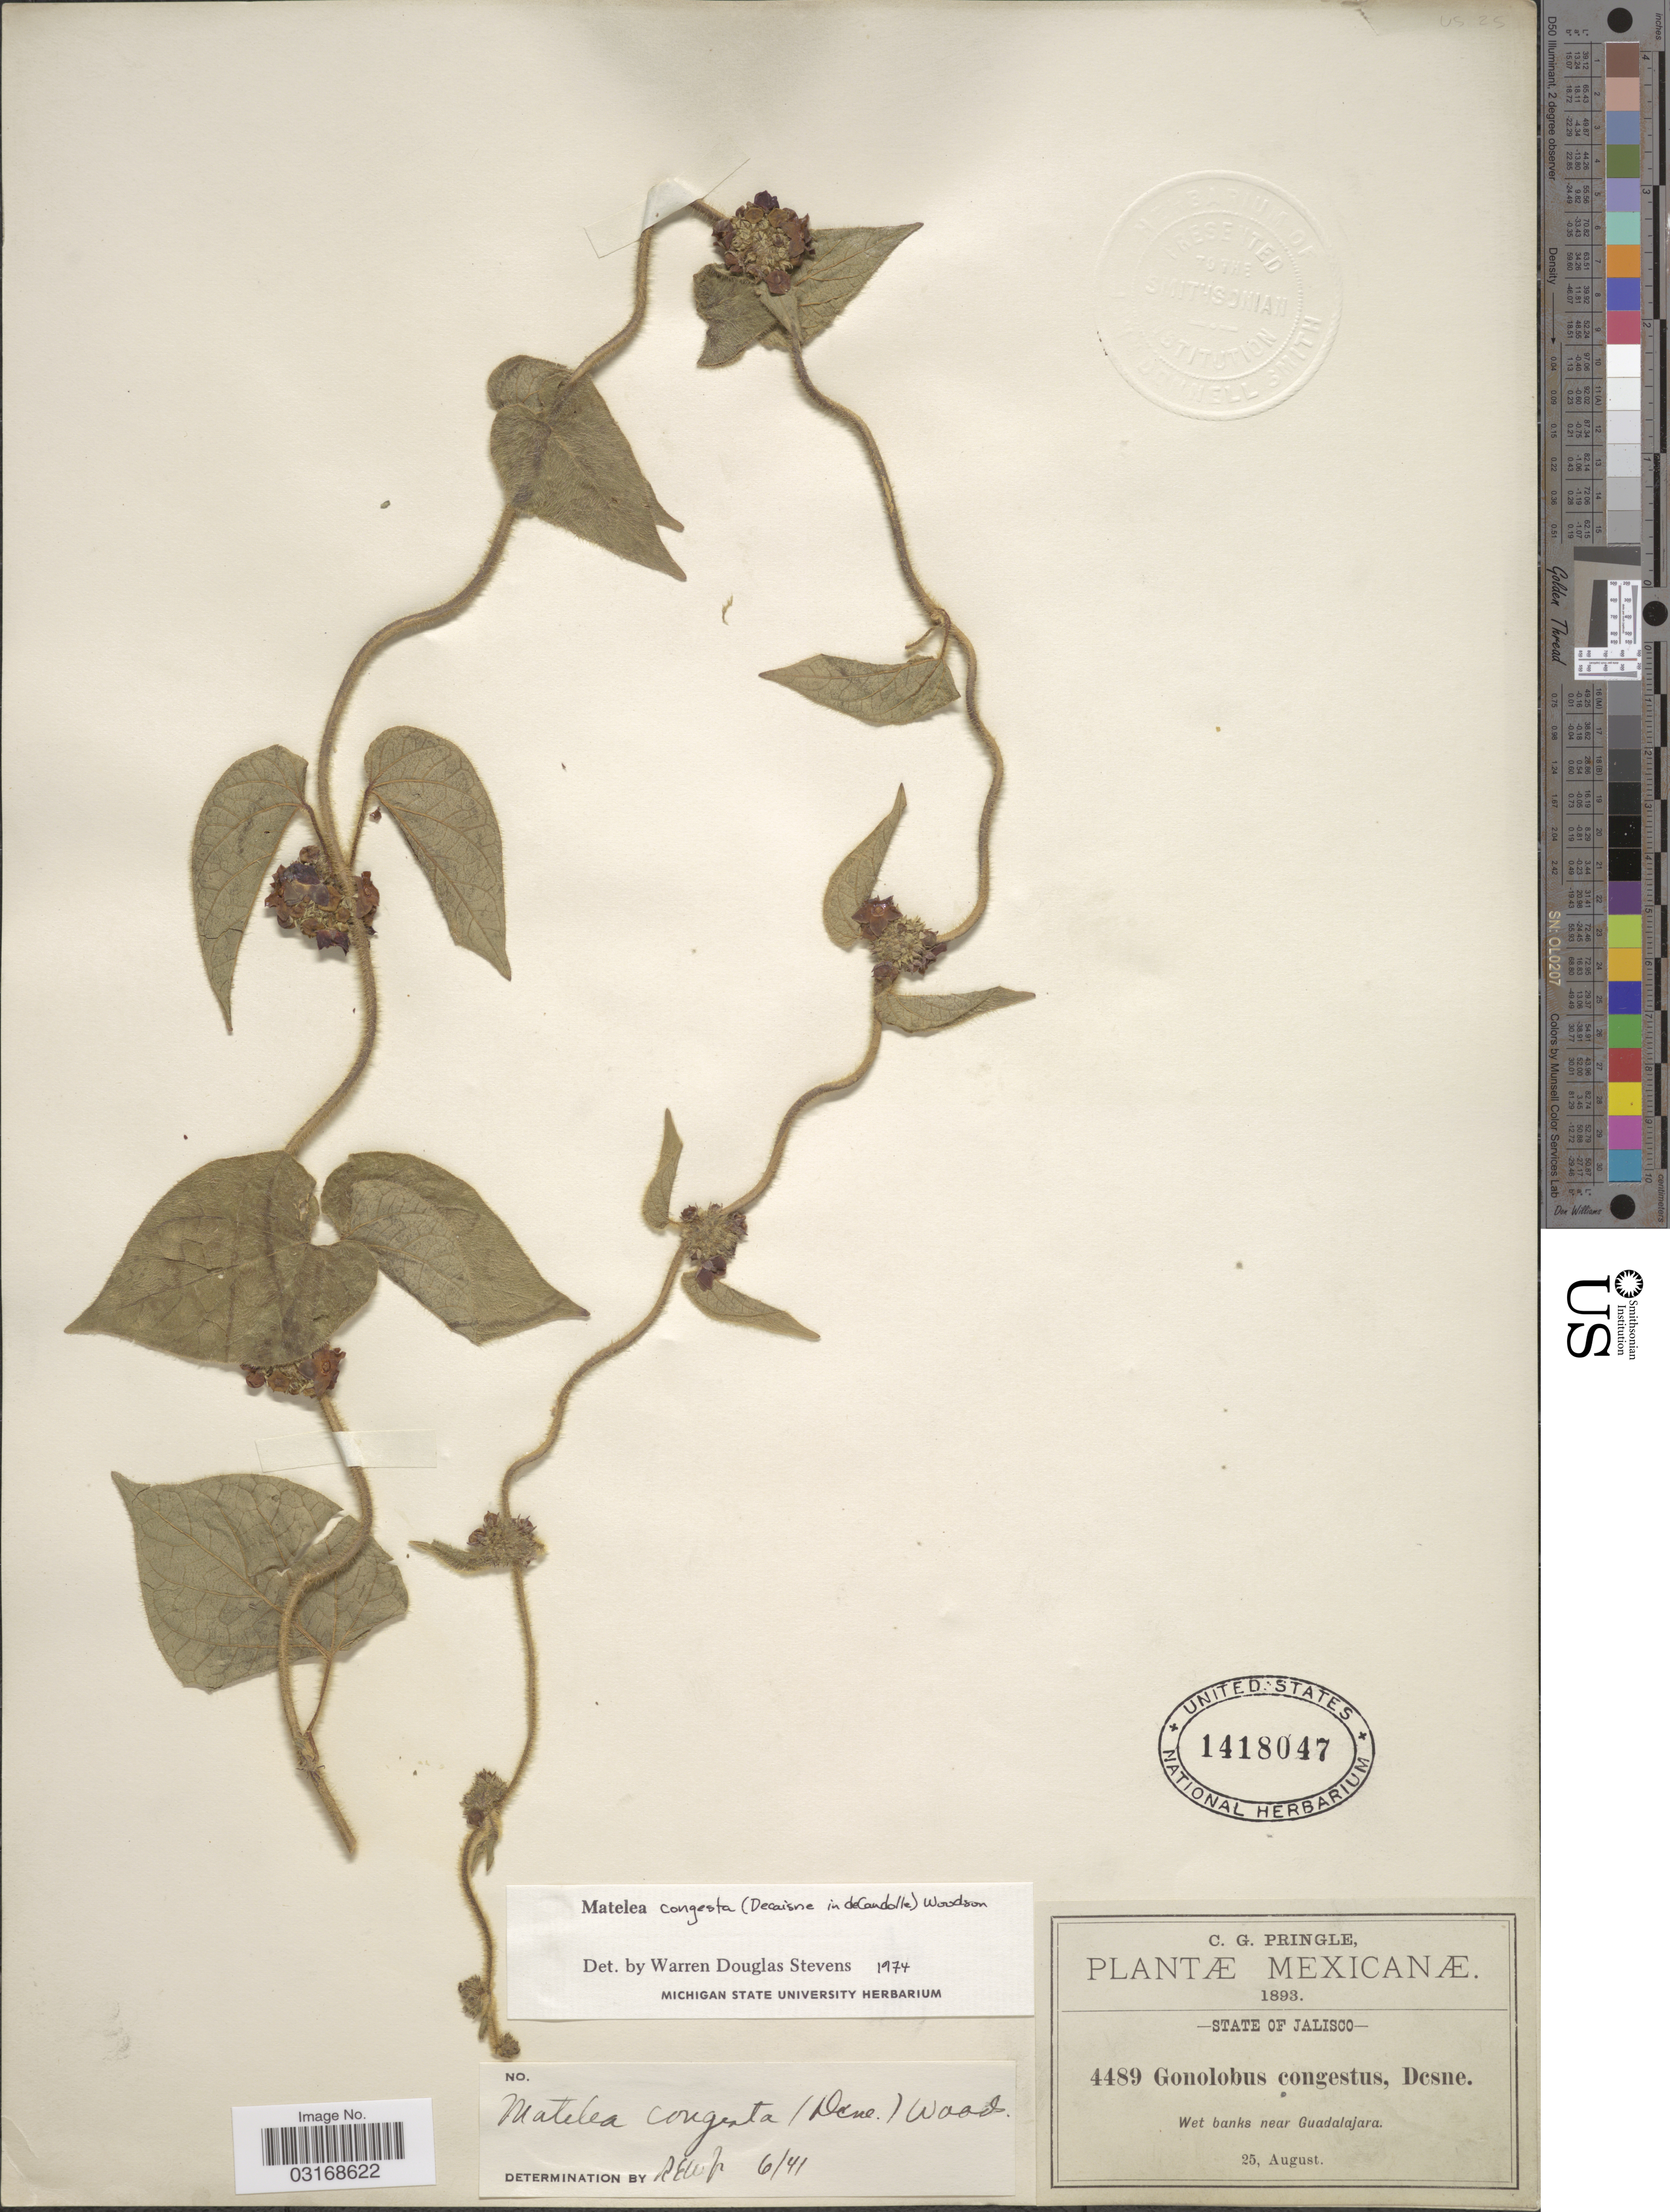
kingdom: Plantae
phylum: Tracheophyta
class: Magnoliopsida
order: Gentianales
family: Apocynaceae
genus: Matelea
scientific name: Matelea congesta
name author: (Decne.) Woodson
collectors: C. G. Pringle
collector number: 4489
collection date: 1893-08-25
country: Mexico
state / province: Jalisco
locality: State of Jalisco. Near Guadalajara.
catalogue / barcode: US 1418047